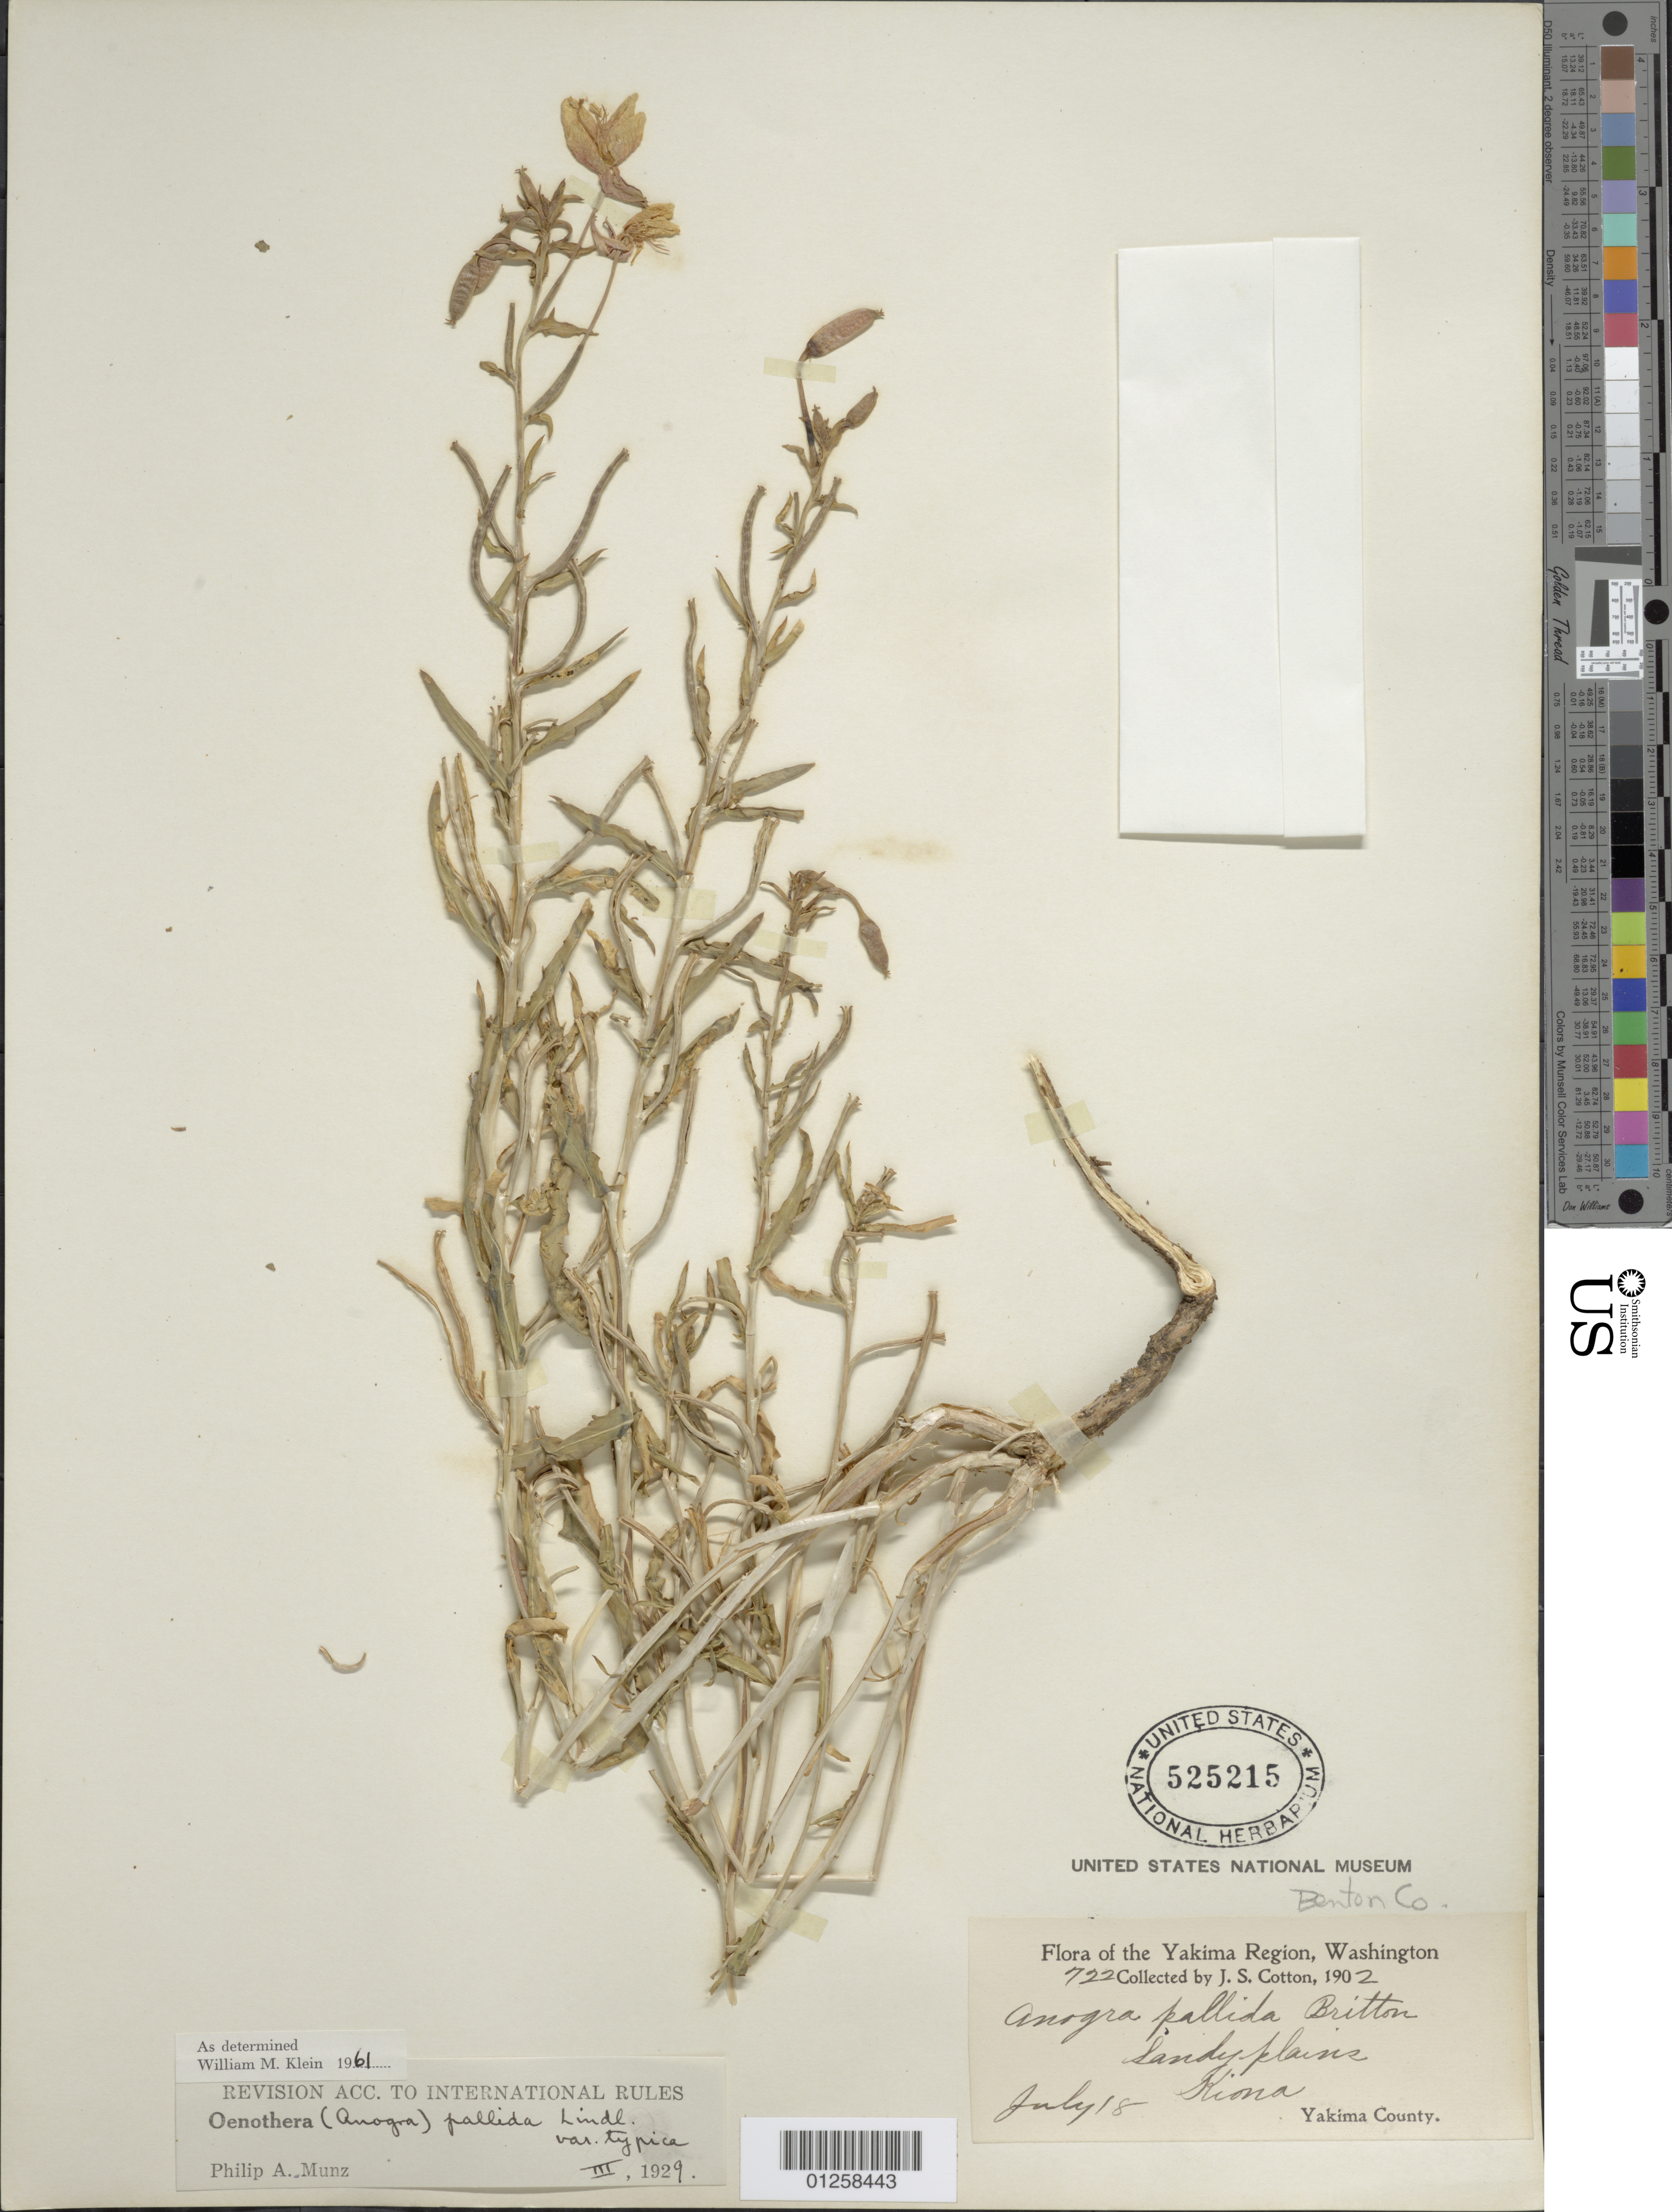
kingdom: Plantae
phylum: Tracheophyta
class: Magnoliopsida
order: Myrtales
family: Onagraceae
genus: Oenothera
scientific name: Oenothera pallida subsp. pallida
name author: Lindl.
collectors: J. S. Cotton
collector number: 722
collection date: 1902-07-18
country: United States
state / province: Washington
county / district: Yakima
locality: Kiona.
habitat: Sandy plains.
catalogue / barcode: US 525215